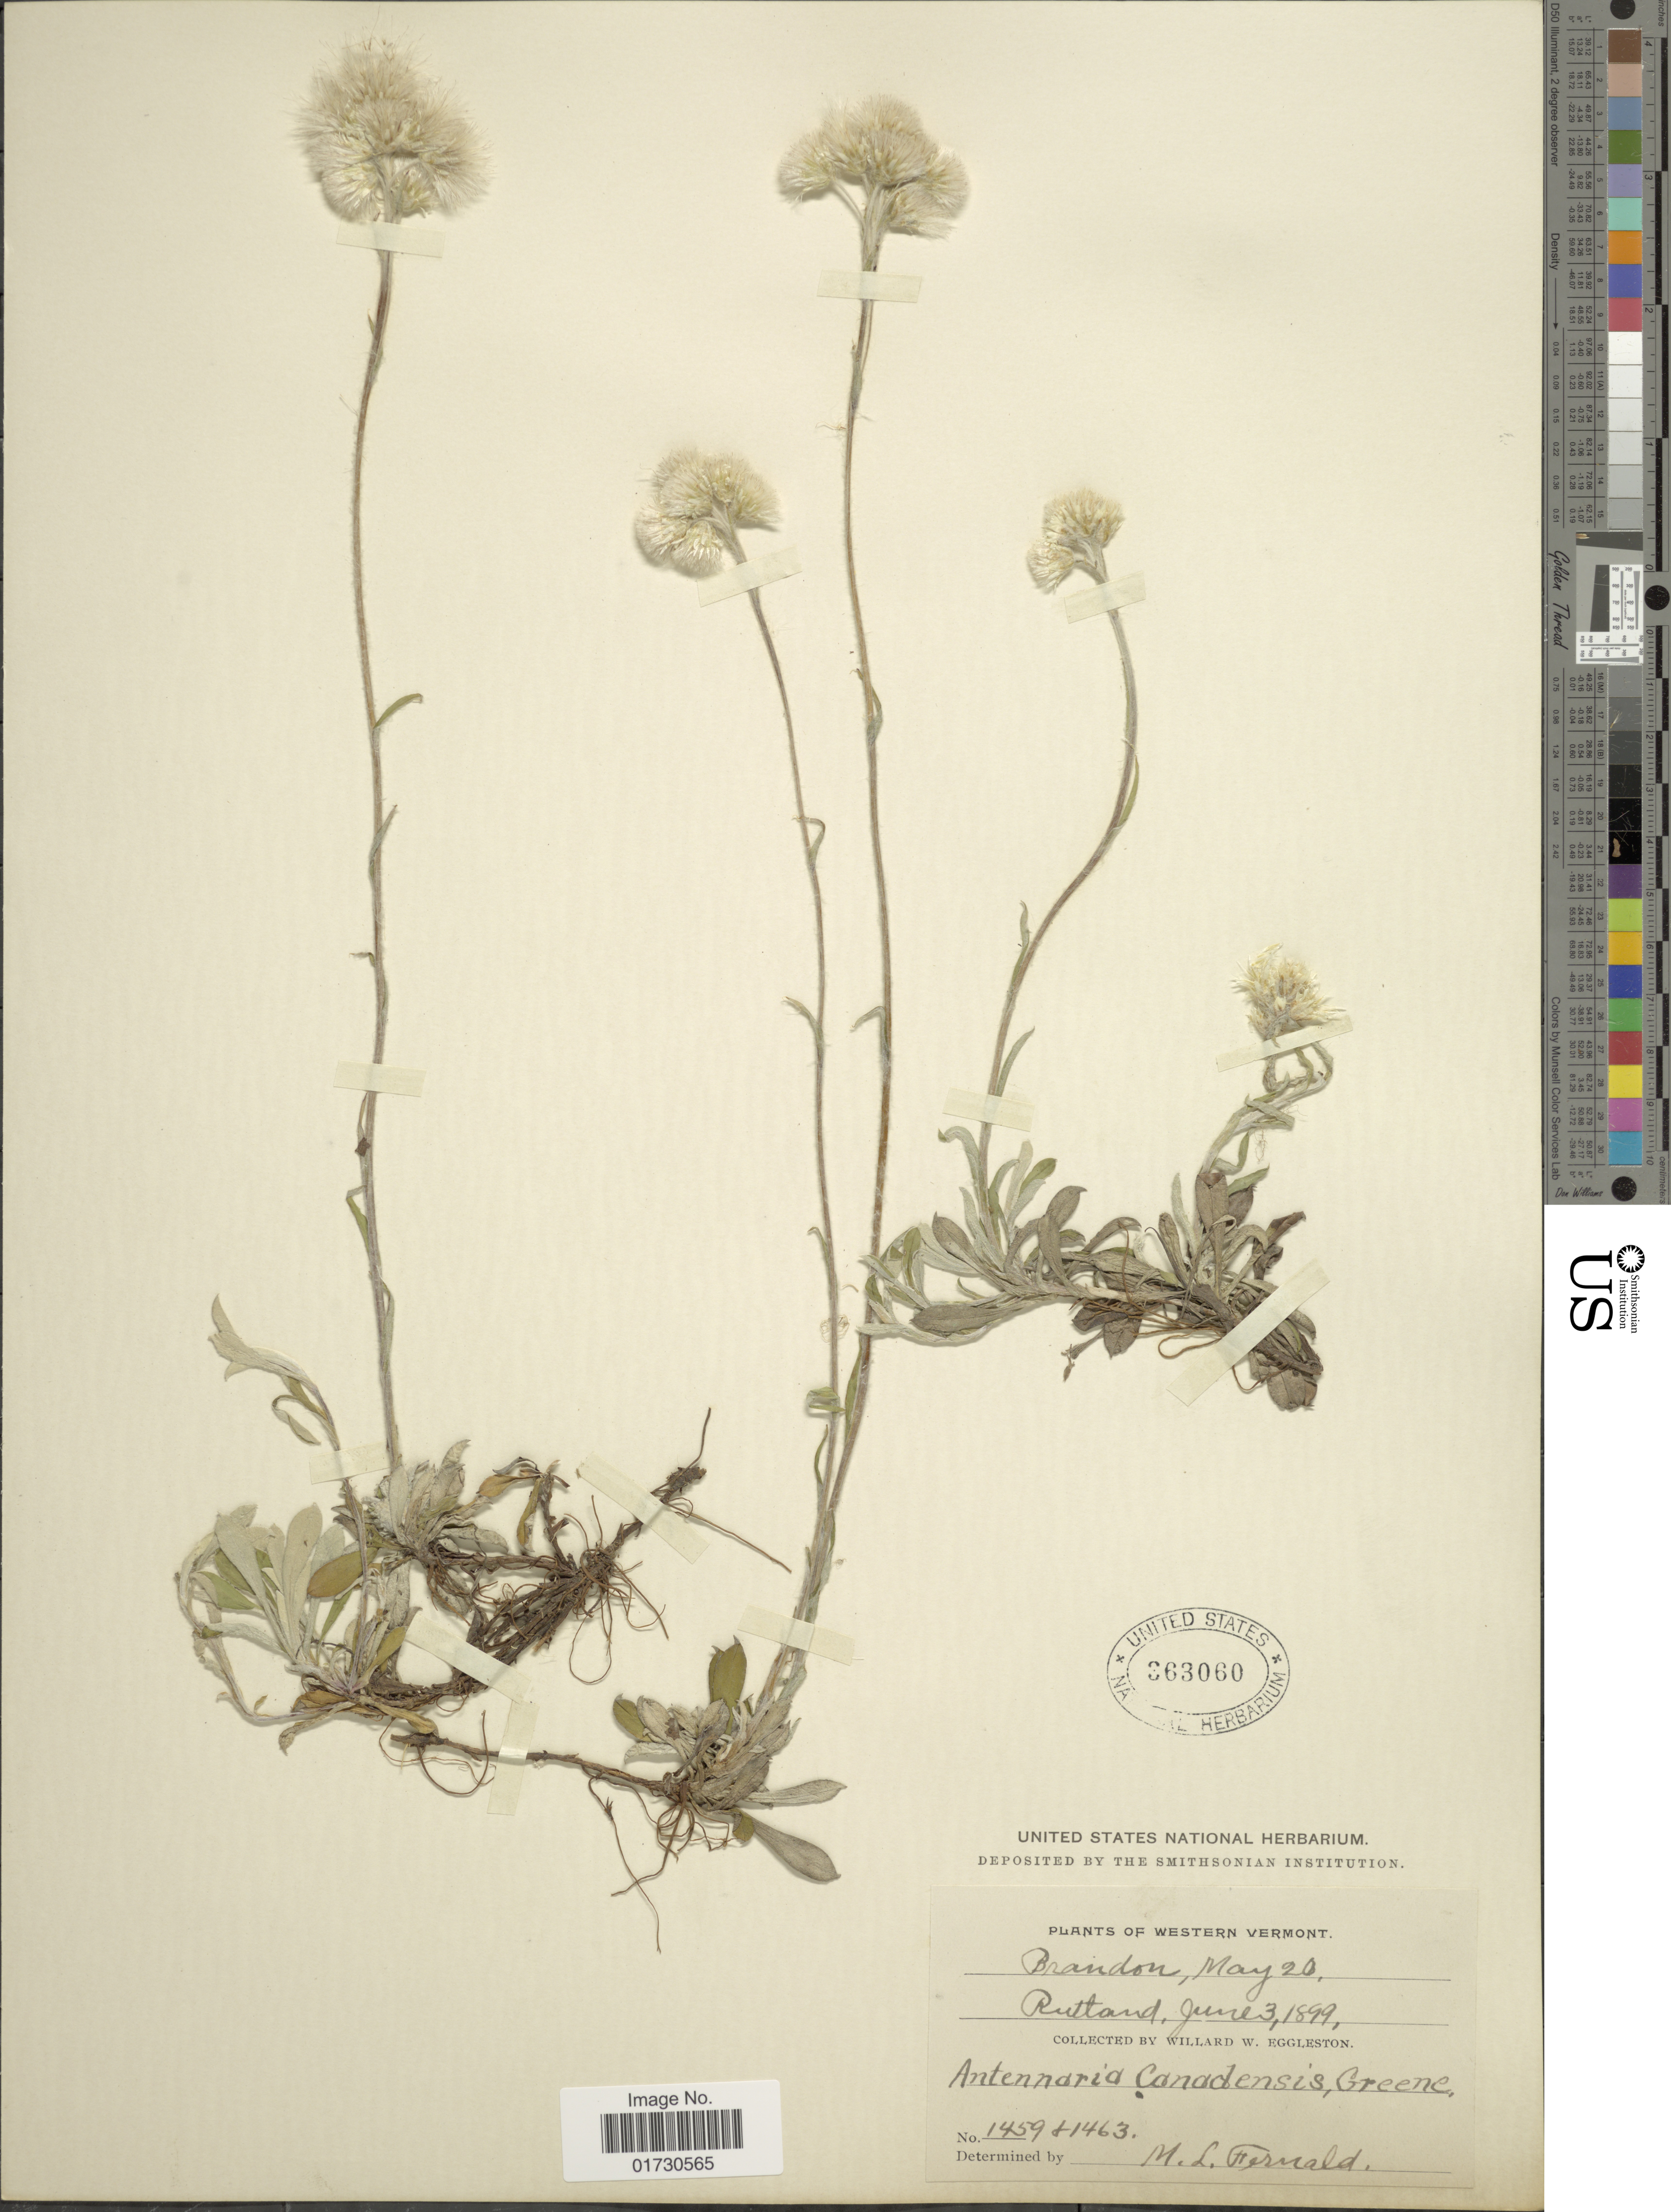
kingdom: Plantae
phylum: Tracheophyta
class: Magnoliopsida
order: Asterales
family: Asteraceae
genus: Antennaria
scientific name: Antennaria canadensis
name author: Greene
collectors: W. W. Eggleston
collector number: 1459/1463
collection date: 1899-05-20/1899-06-03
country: United States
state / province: Vermont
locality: Western Vermont, Brandon, Rutland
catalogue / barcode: US 363060